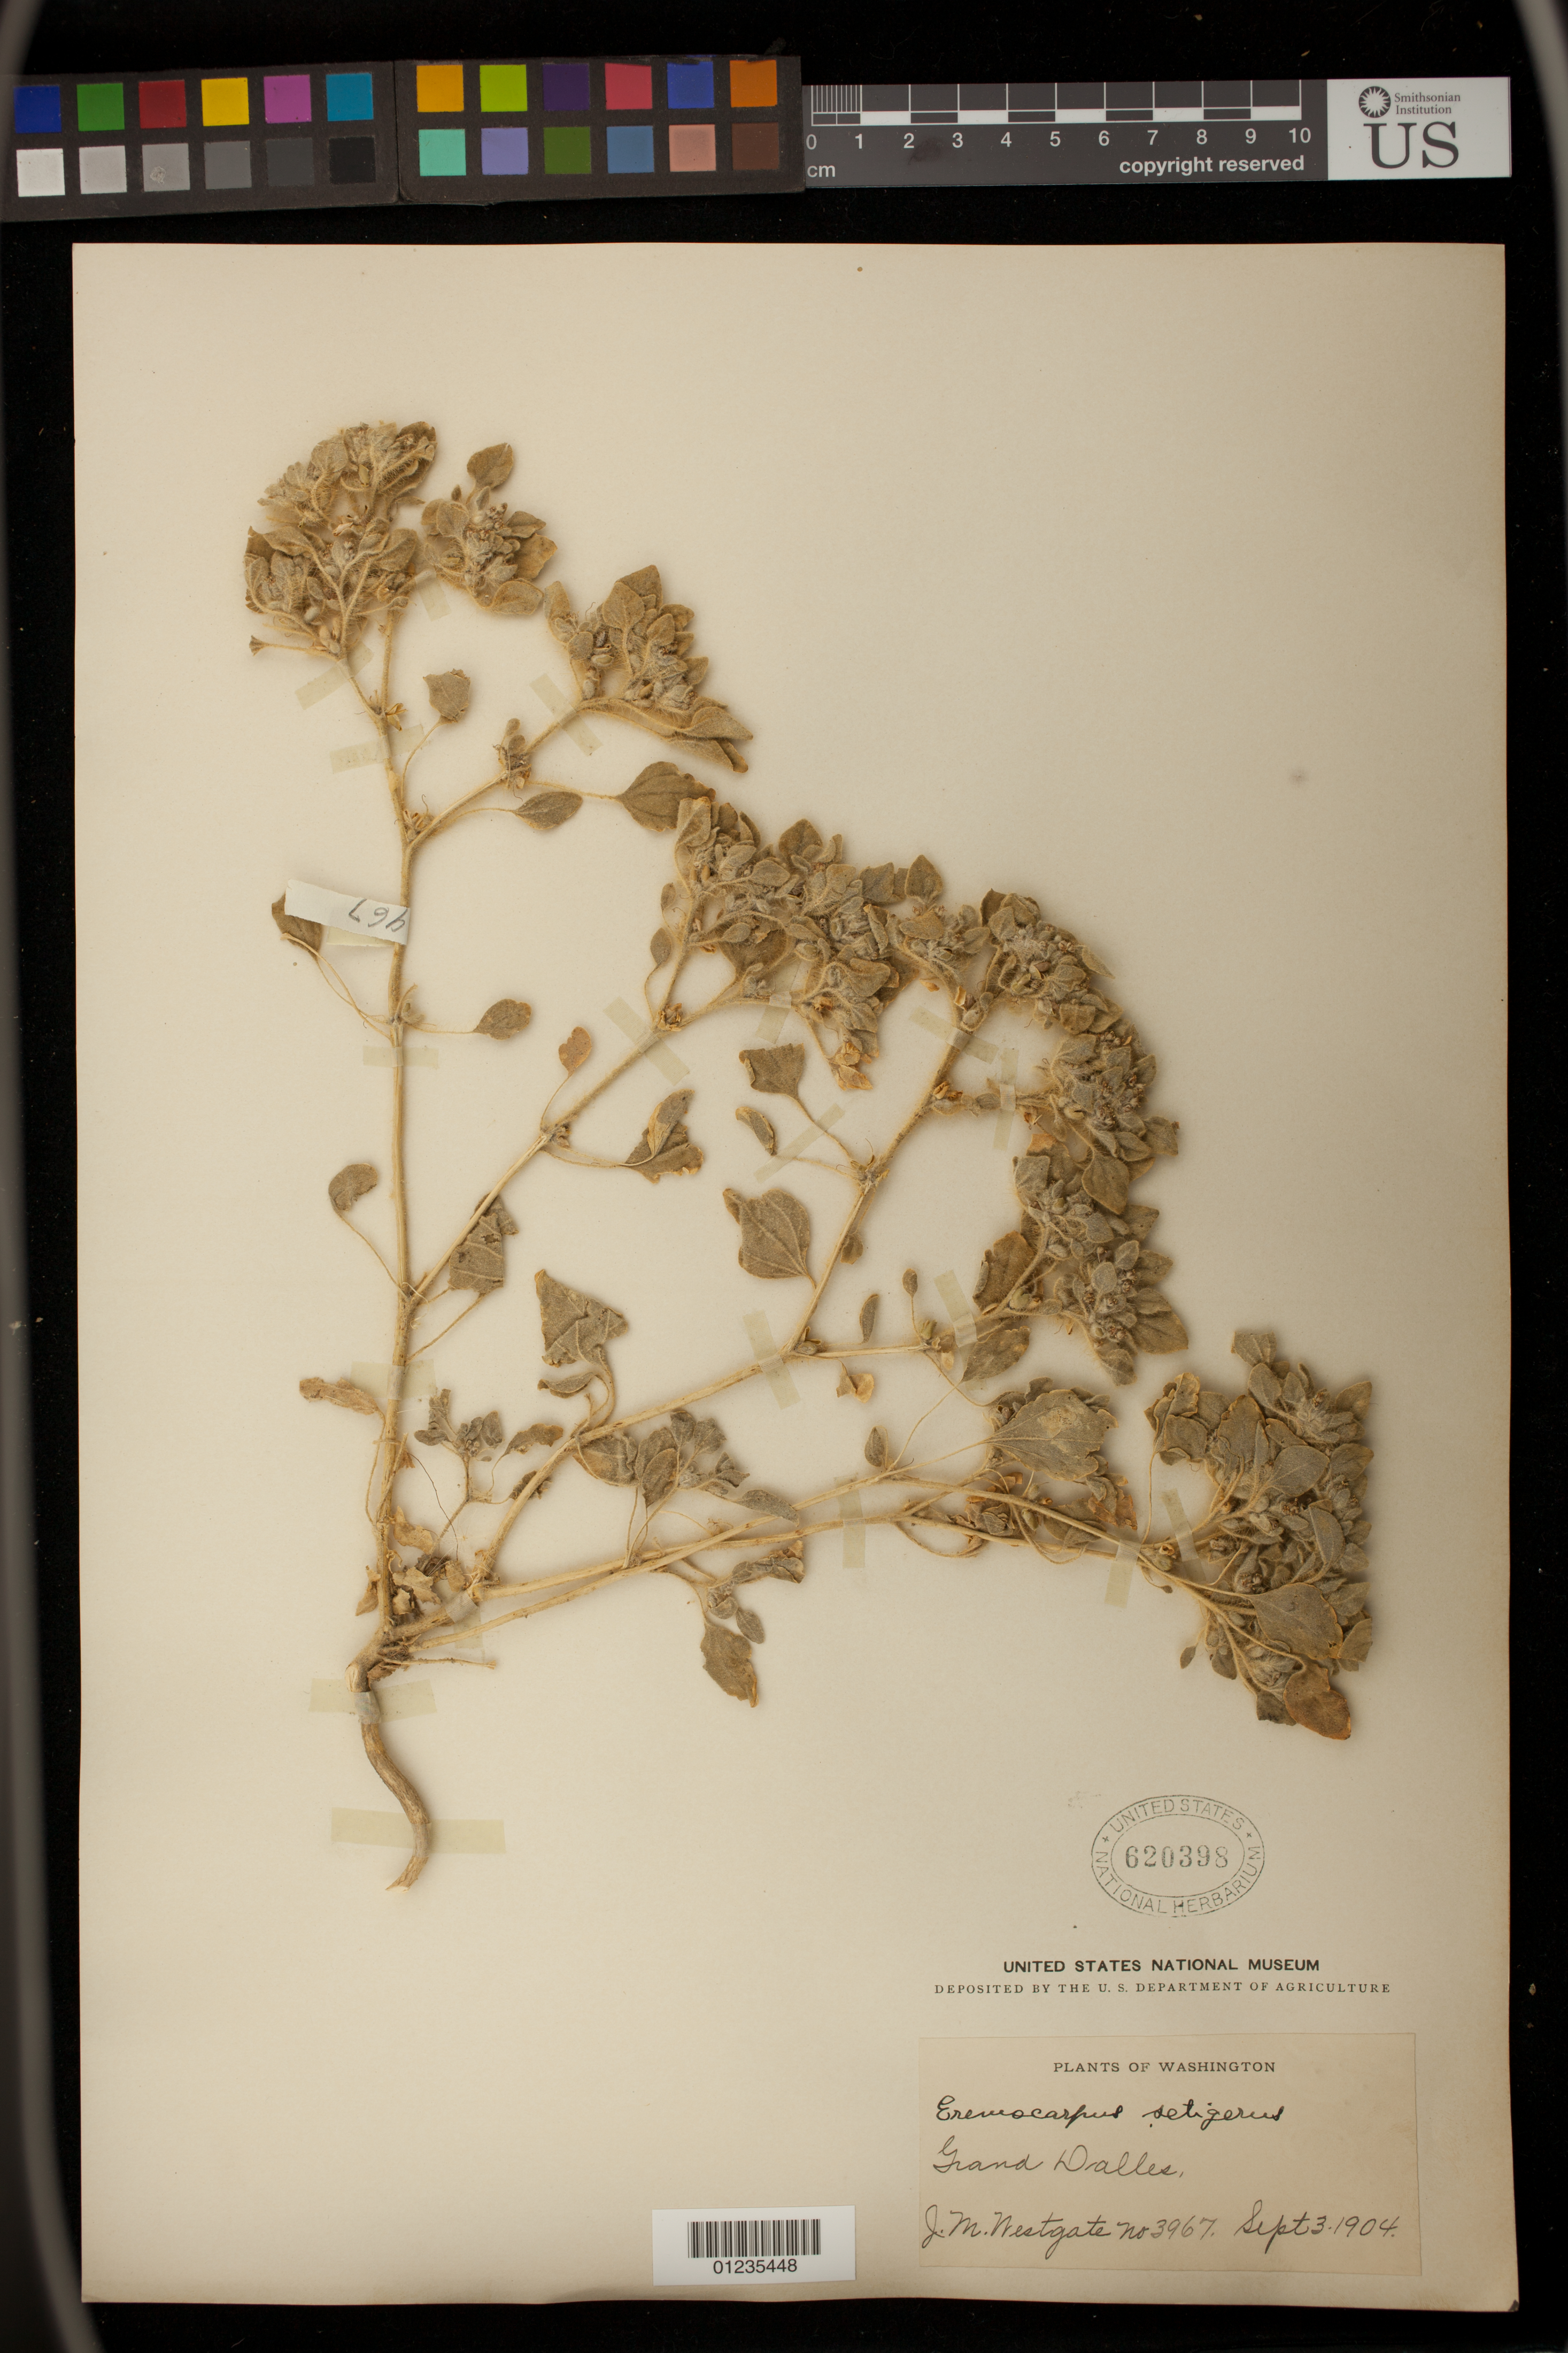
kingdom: Plantae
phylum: Tracheophyta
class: Magnoliopsida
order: Malpighiales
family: Euphorbiaceae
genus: Eremocarpus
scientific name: Eremocarpus setigerus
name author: (Hook.) Benth.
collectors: J. Westgate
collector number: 3967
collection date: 1904-09-03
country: United States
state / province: Washington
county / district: Wasco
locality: The Dalles [[Grand Dalles]]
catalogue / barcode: US 620398